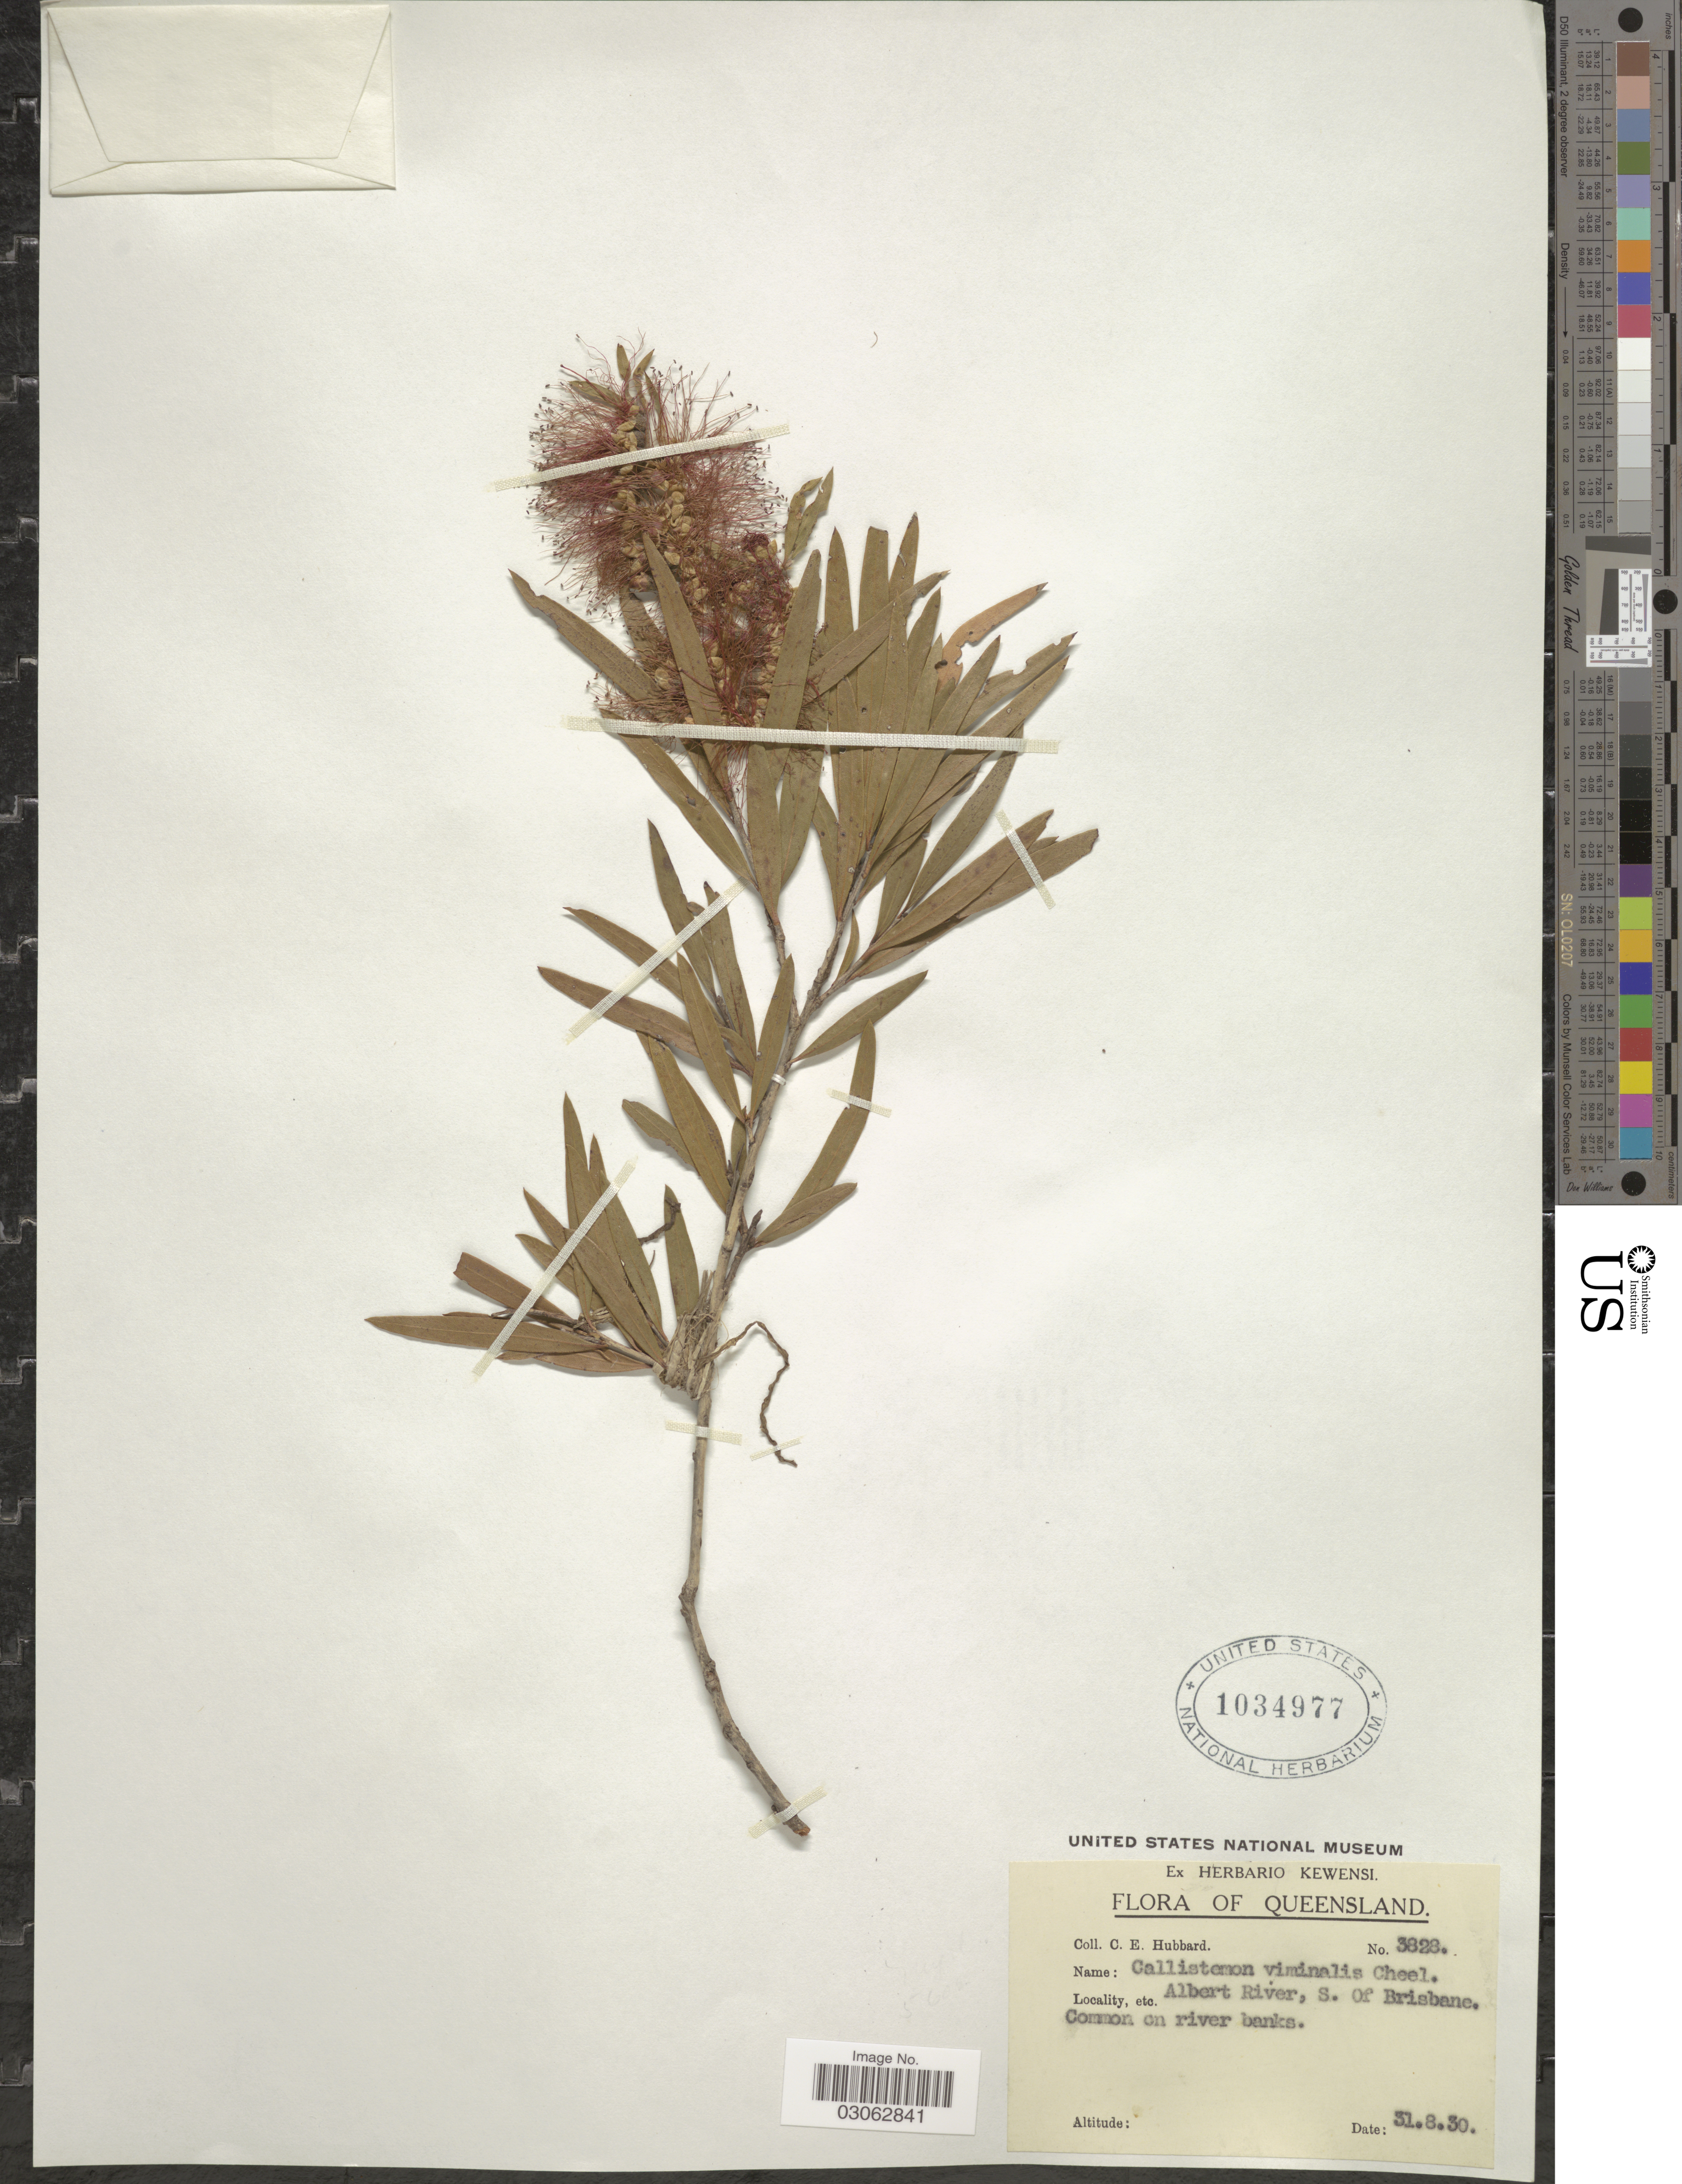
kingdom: Plantae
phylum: Tracheophyta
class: Magnoliopsida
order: Myrtales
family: Myrtaceae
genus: Callistemon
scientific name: Callistemon viminalis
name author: (Sol. ex Gaertn.) G. Don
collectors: C. E. Hubbard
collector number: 3828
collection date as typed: Transcribed d/m/y: 31/8/30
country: Australia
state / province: Queensland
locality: Albert River, S. of Brisbane. Common on river banks.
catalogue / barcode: US 1034977